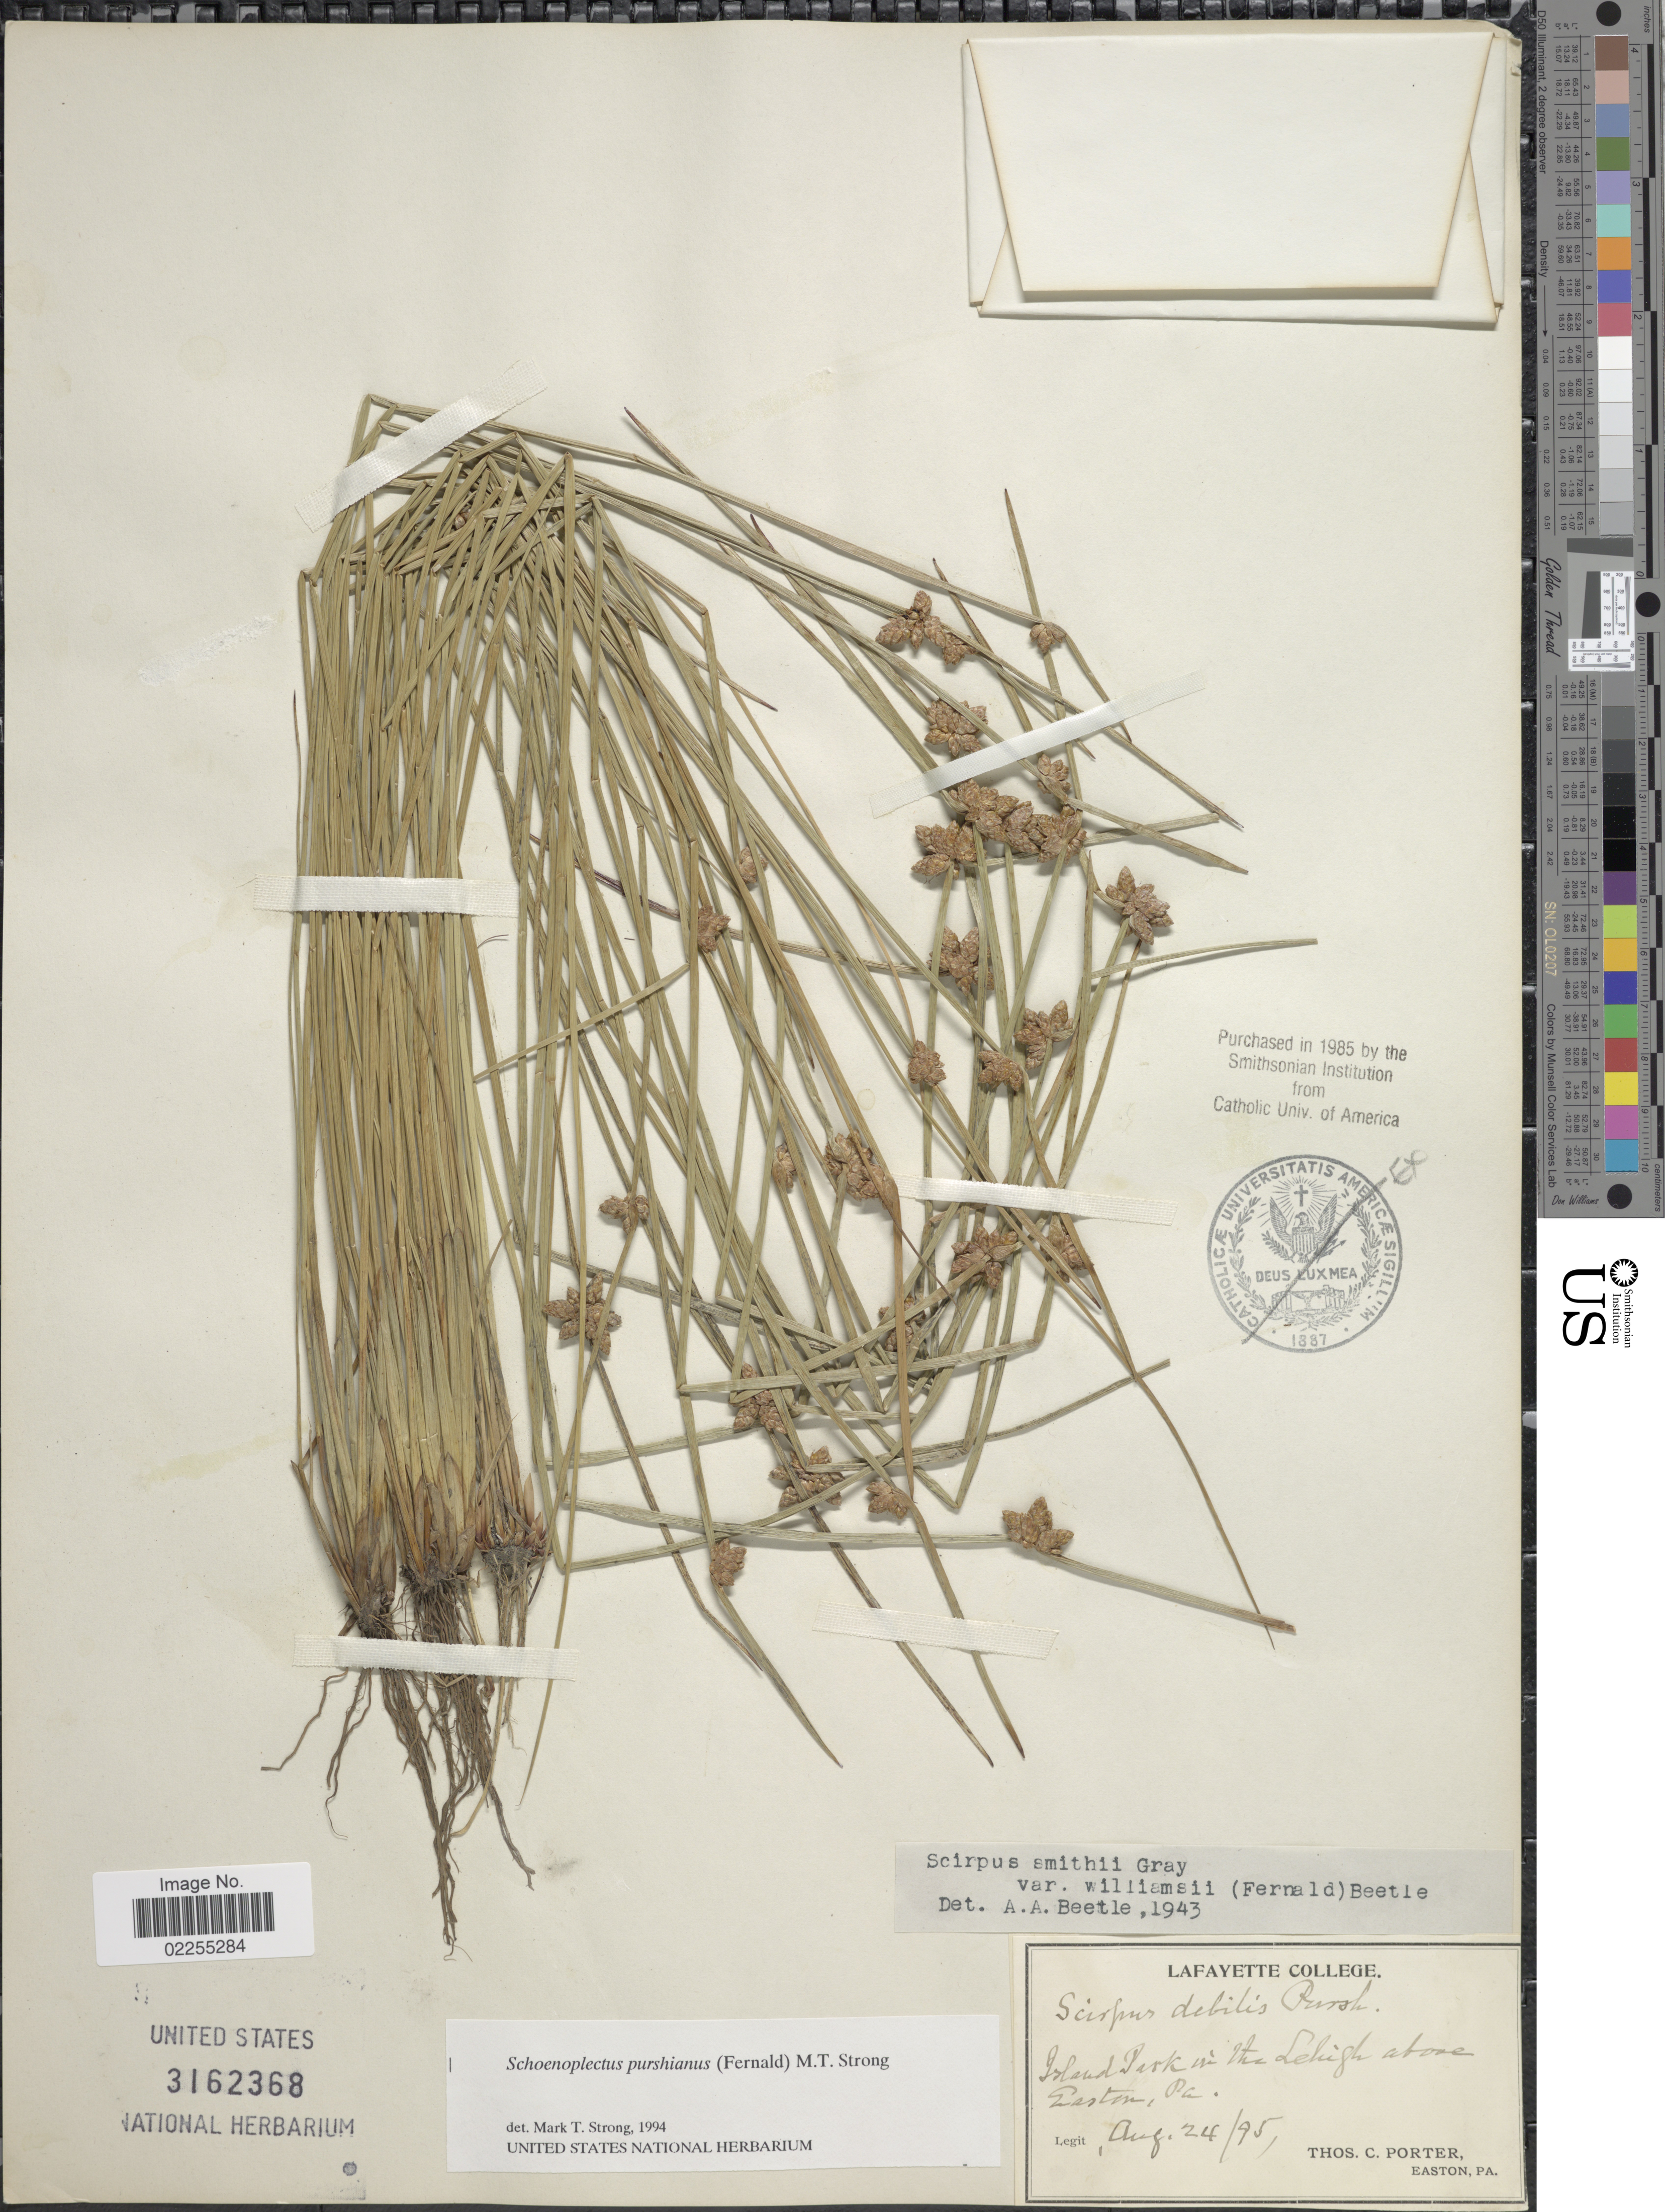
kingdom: Plantae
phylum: Tracheophyta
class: Liliopsida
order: Poales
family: Cyperaceae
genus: Schoenoplectus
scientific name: Schoenoplectus purshianus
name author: (Fernald) M.T. Strong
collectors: T. Porter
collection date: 1895-08-24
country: United States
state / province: Pennsylvania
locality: Island Park in the Lehigh above Easton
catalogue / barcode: US 3162368